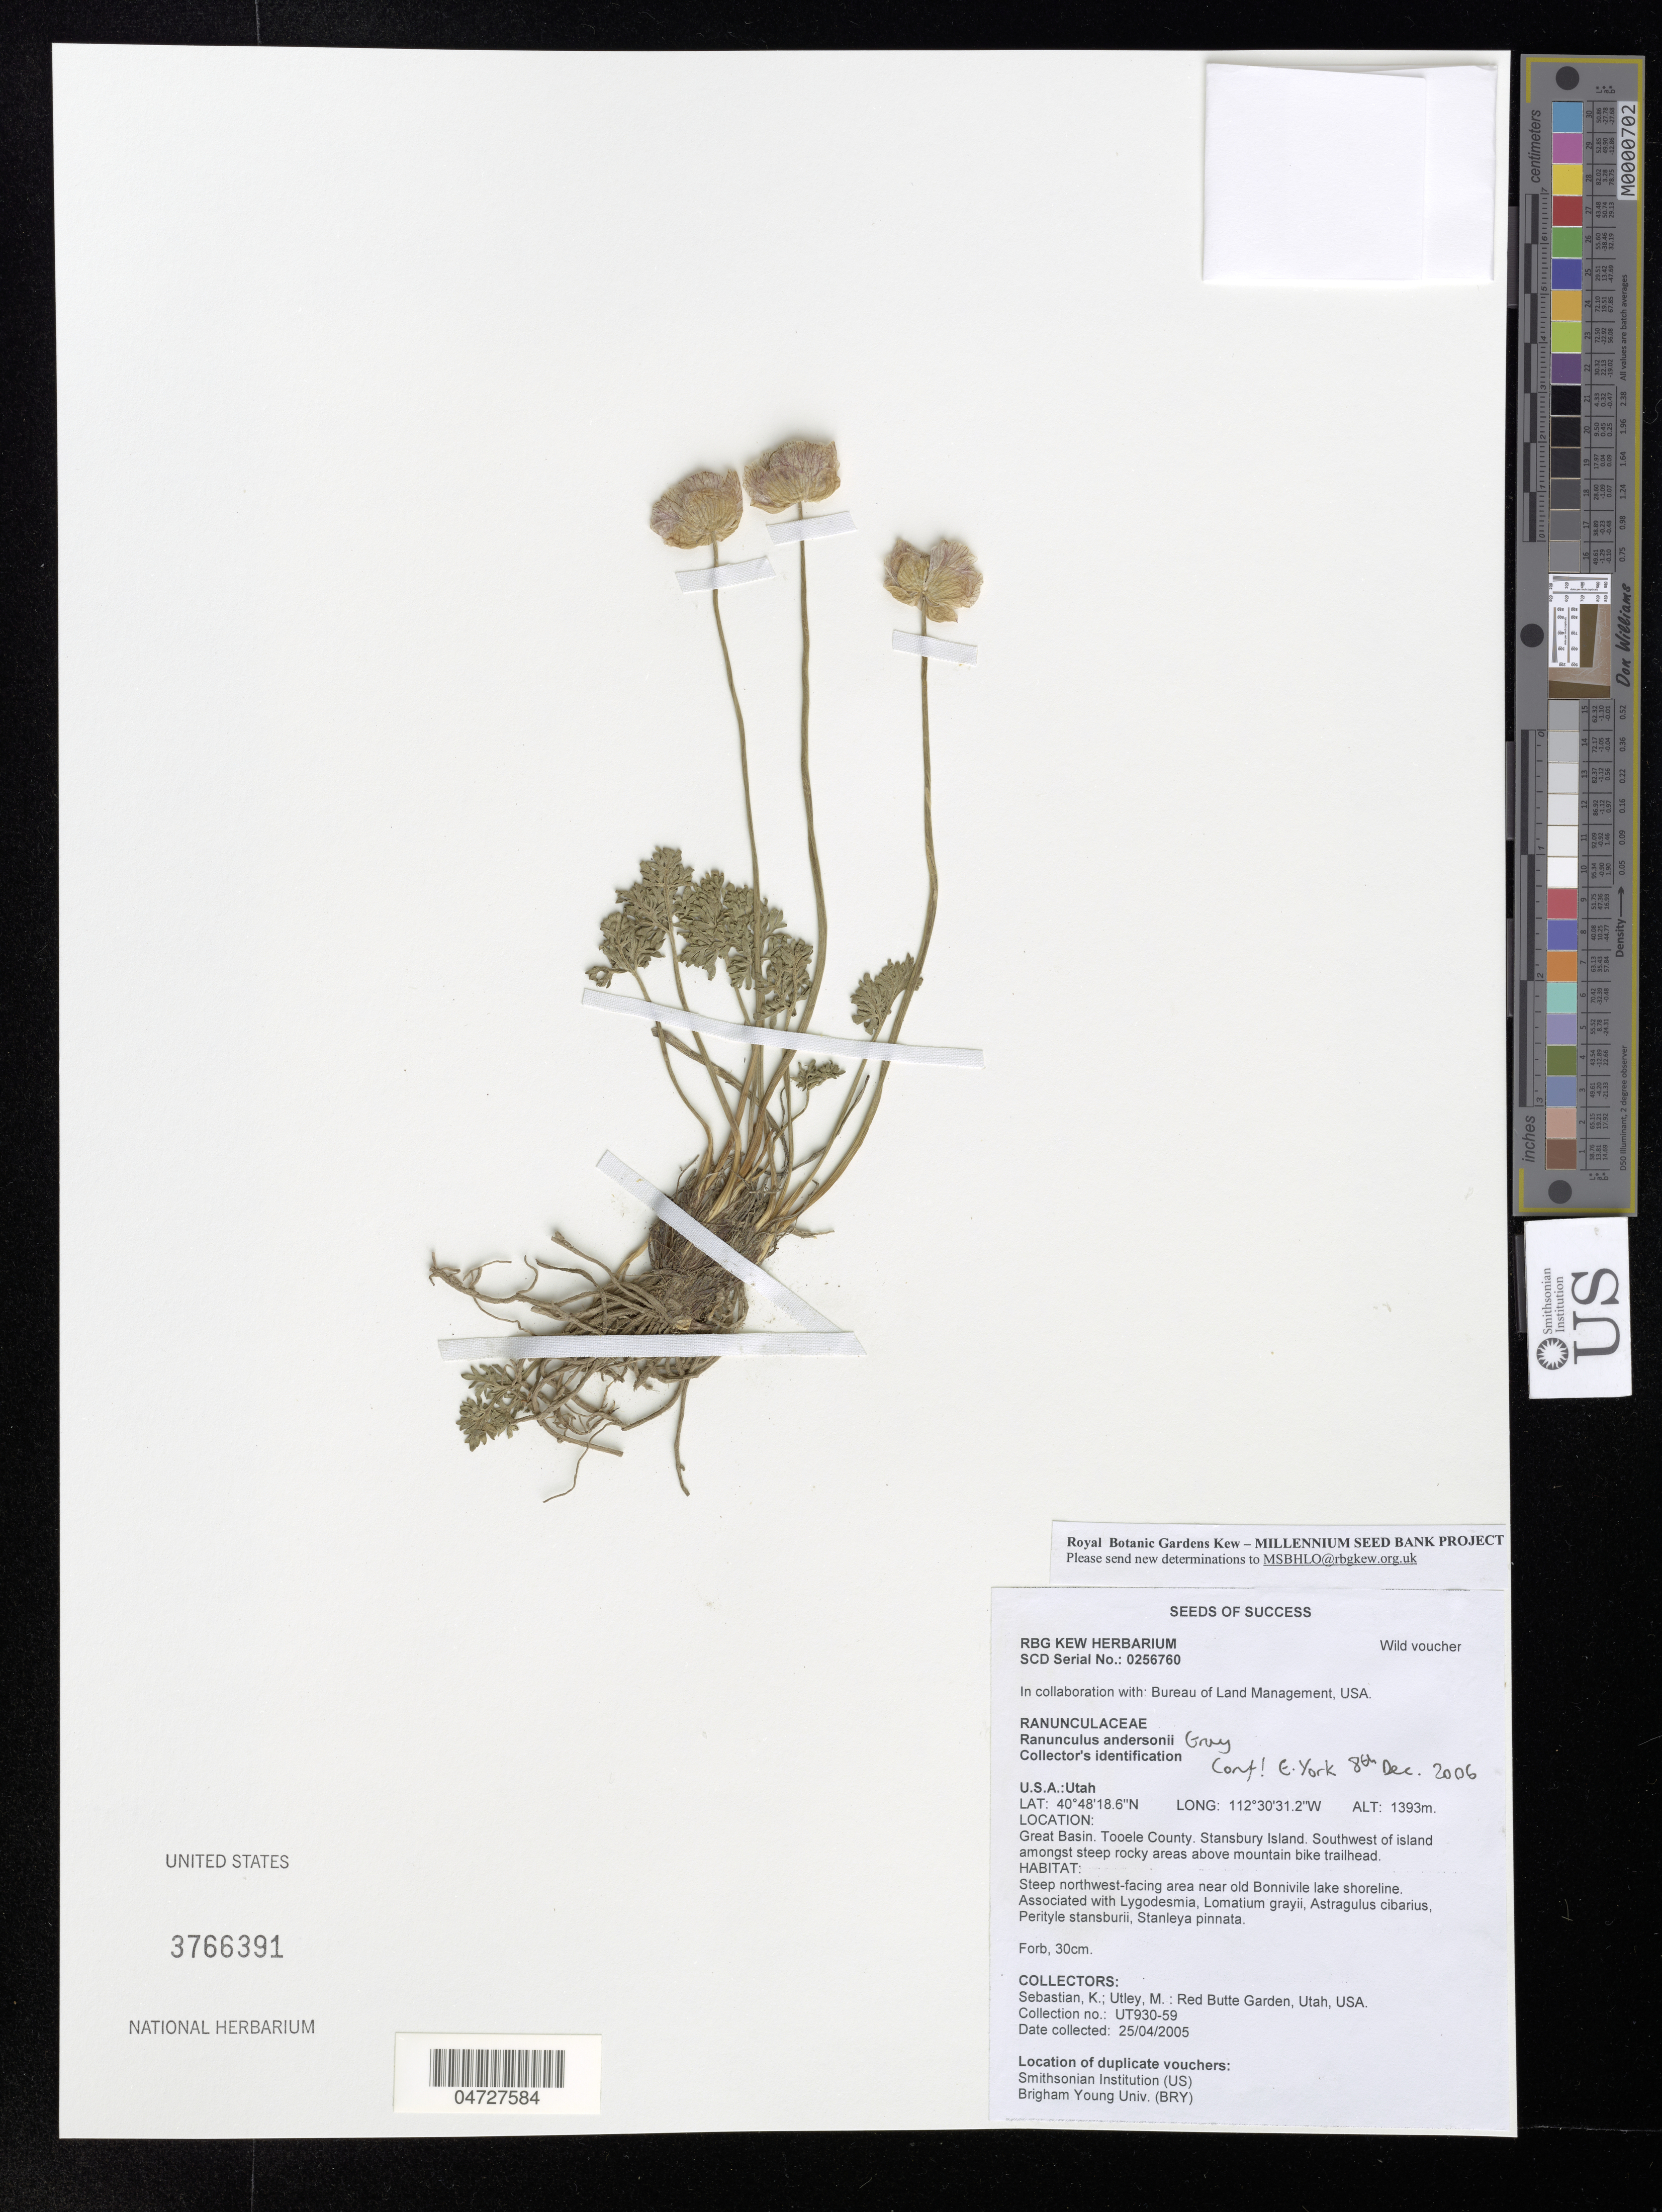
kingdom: Plantae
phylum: Tracheophyta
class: Magnoliopsida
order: Ranunculales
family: Ranunculaceae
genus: Ranunculus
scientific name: Ranunculus andersonii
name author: A. Gray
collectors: K. Sebastian & M. Utley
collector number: UT930-59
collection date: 2005-04-25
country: United States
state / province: Utah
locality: Great Basin. Tooele County. Stansbury Island. Southwest of island amongst steep rocky areas above mountain bike trailhead.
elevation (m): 1393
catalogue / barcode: US 3766391